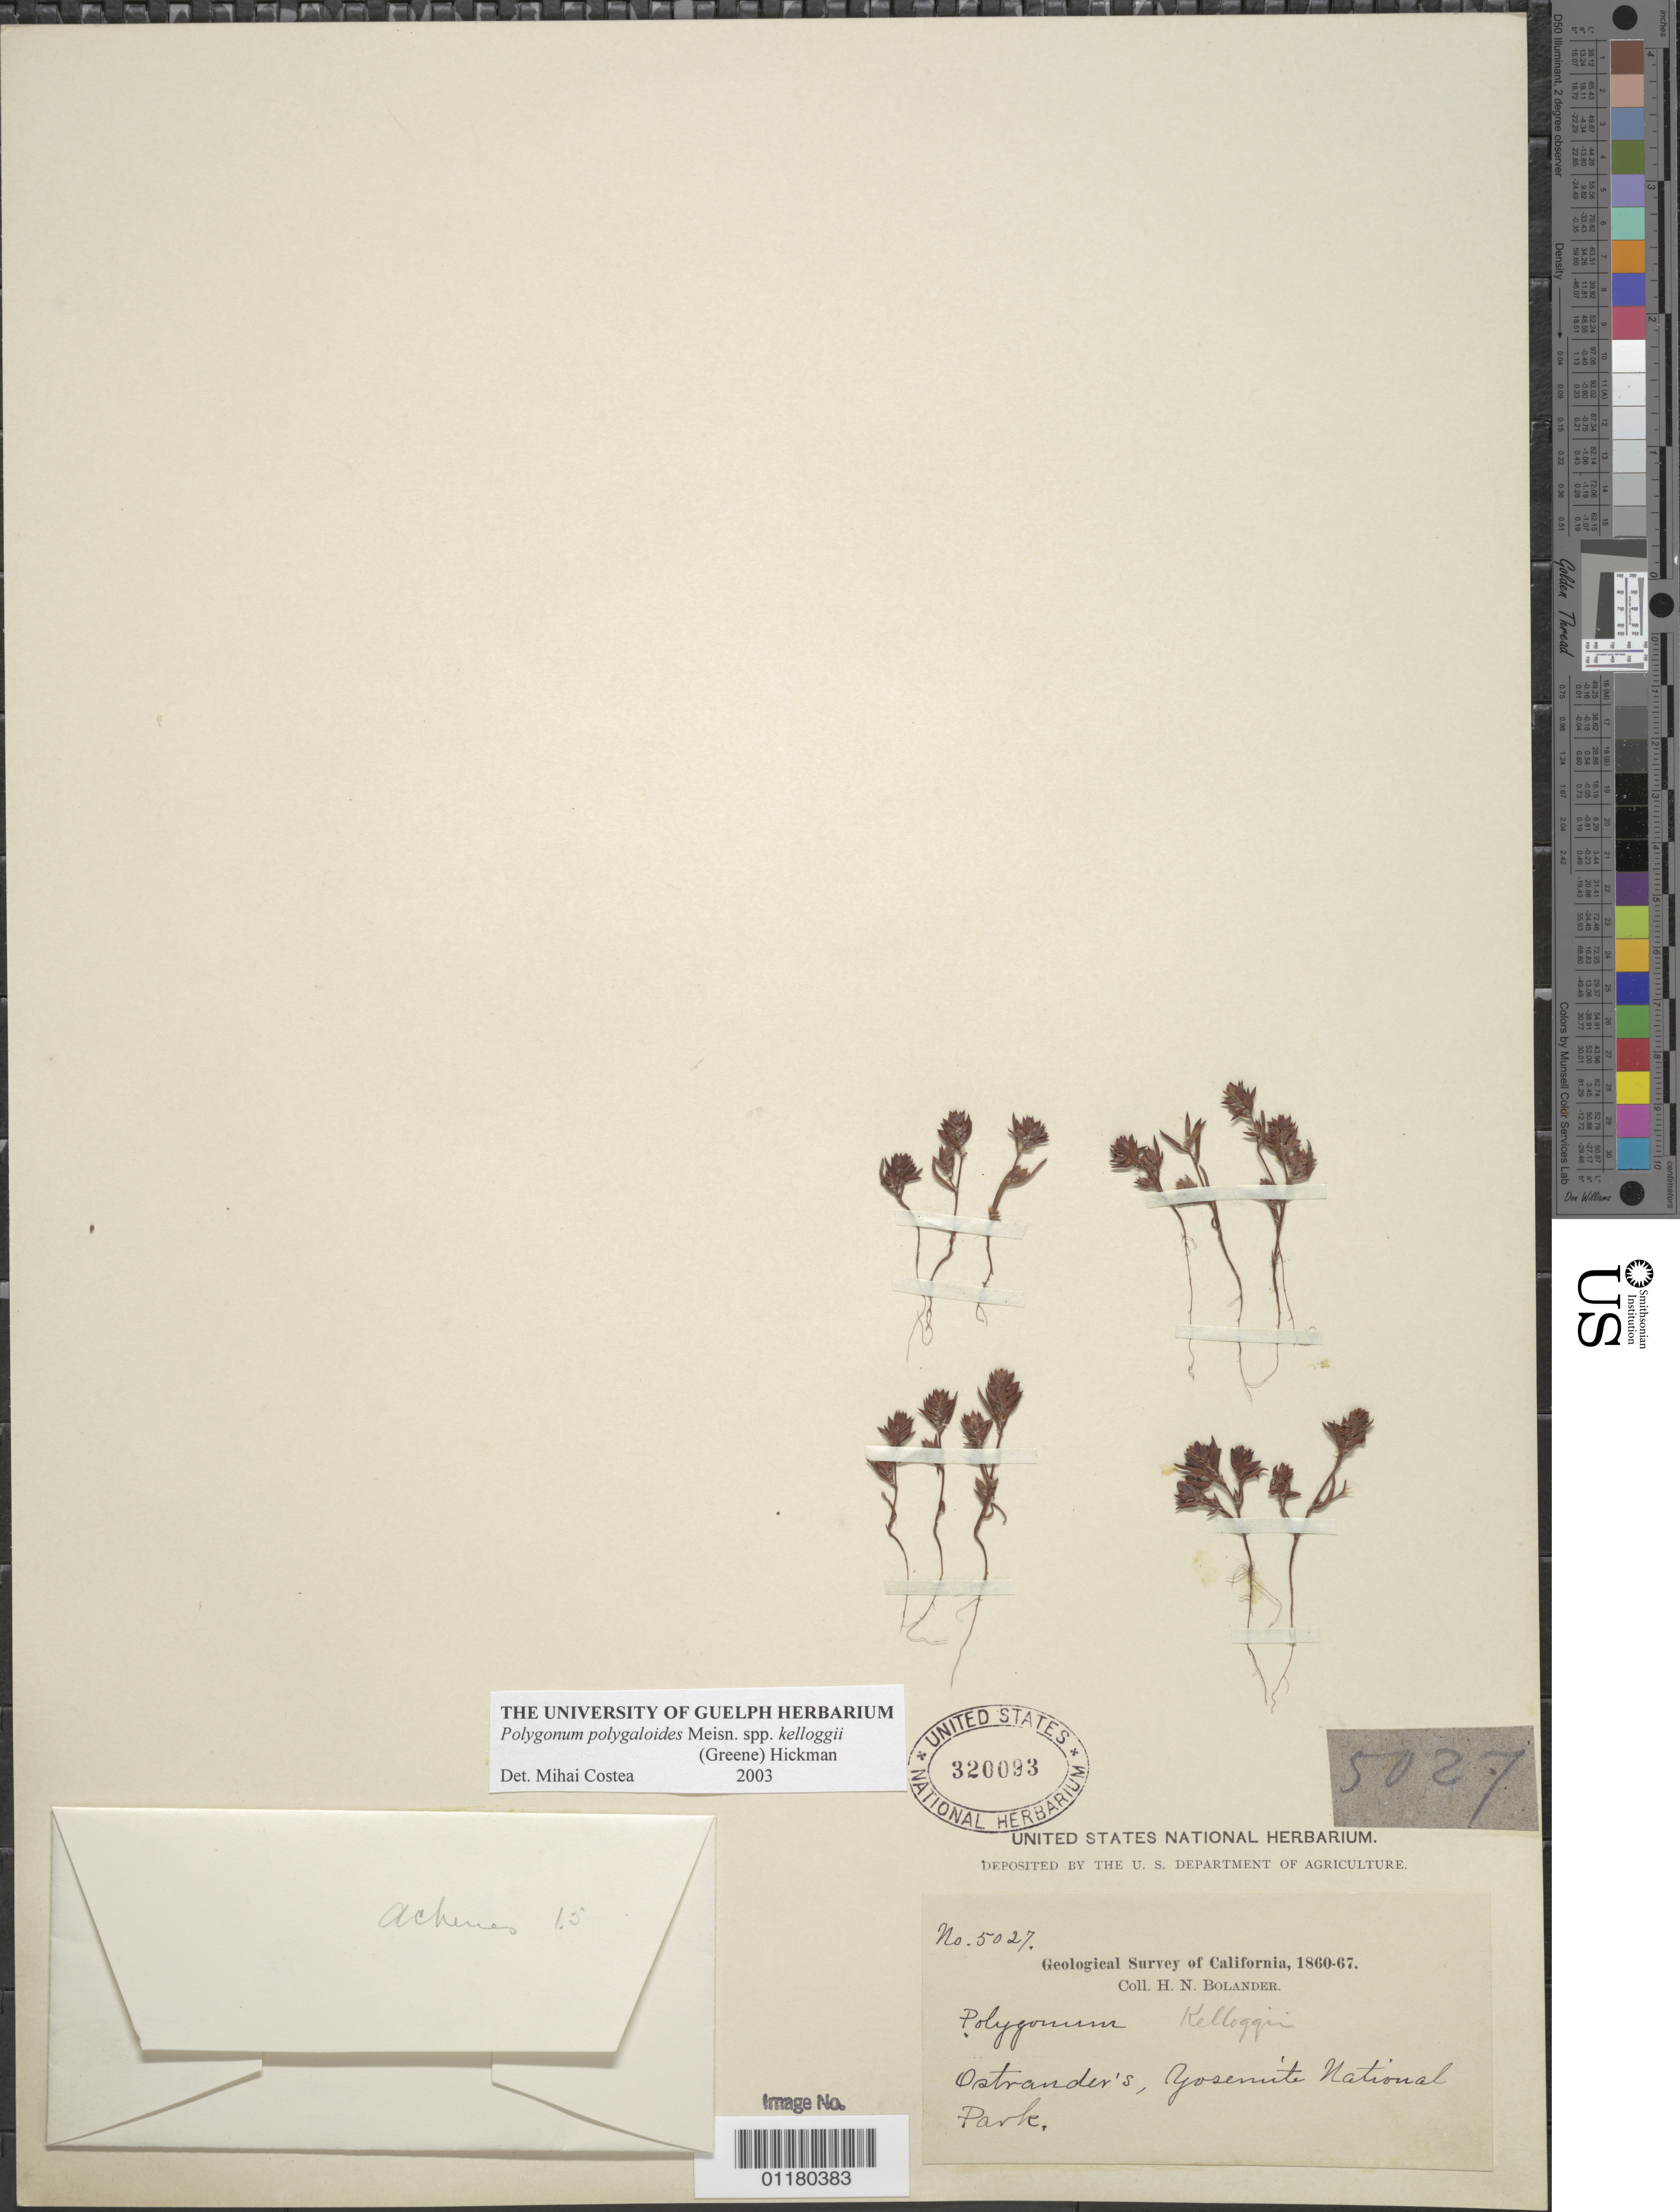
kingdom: Plantae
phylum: Tracheophyta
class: Magnoliopsida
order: Caryophyllales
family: Polygonaceae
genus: Polygonum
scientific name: Polygonum polygaloides subsp. kelloggii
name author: (Greene) Hickman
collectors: H. Bolander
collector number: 5027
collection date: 1860/1867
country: United States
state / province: California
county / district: Mariposa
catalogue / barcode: US 320093